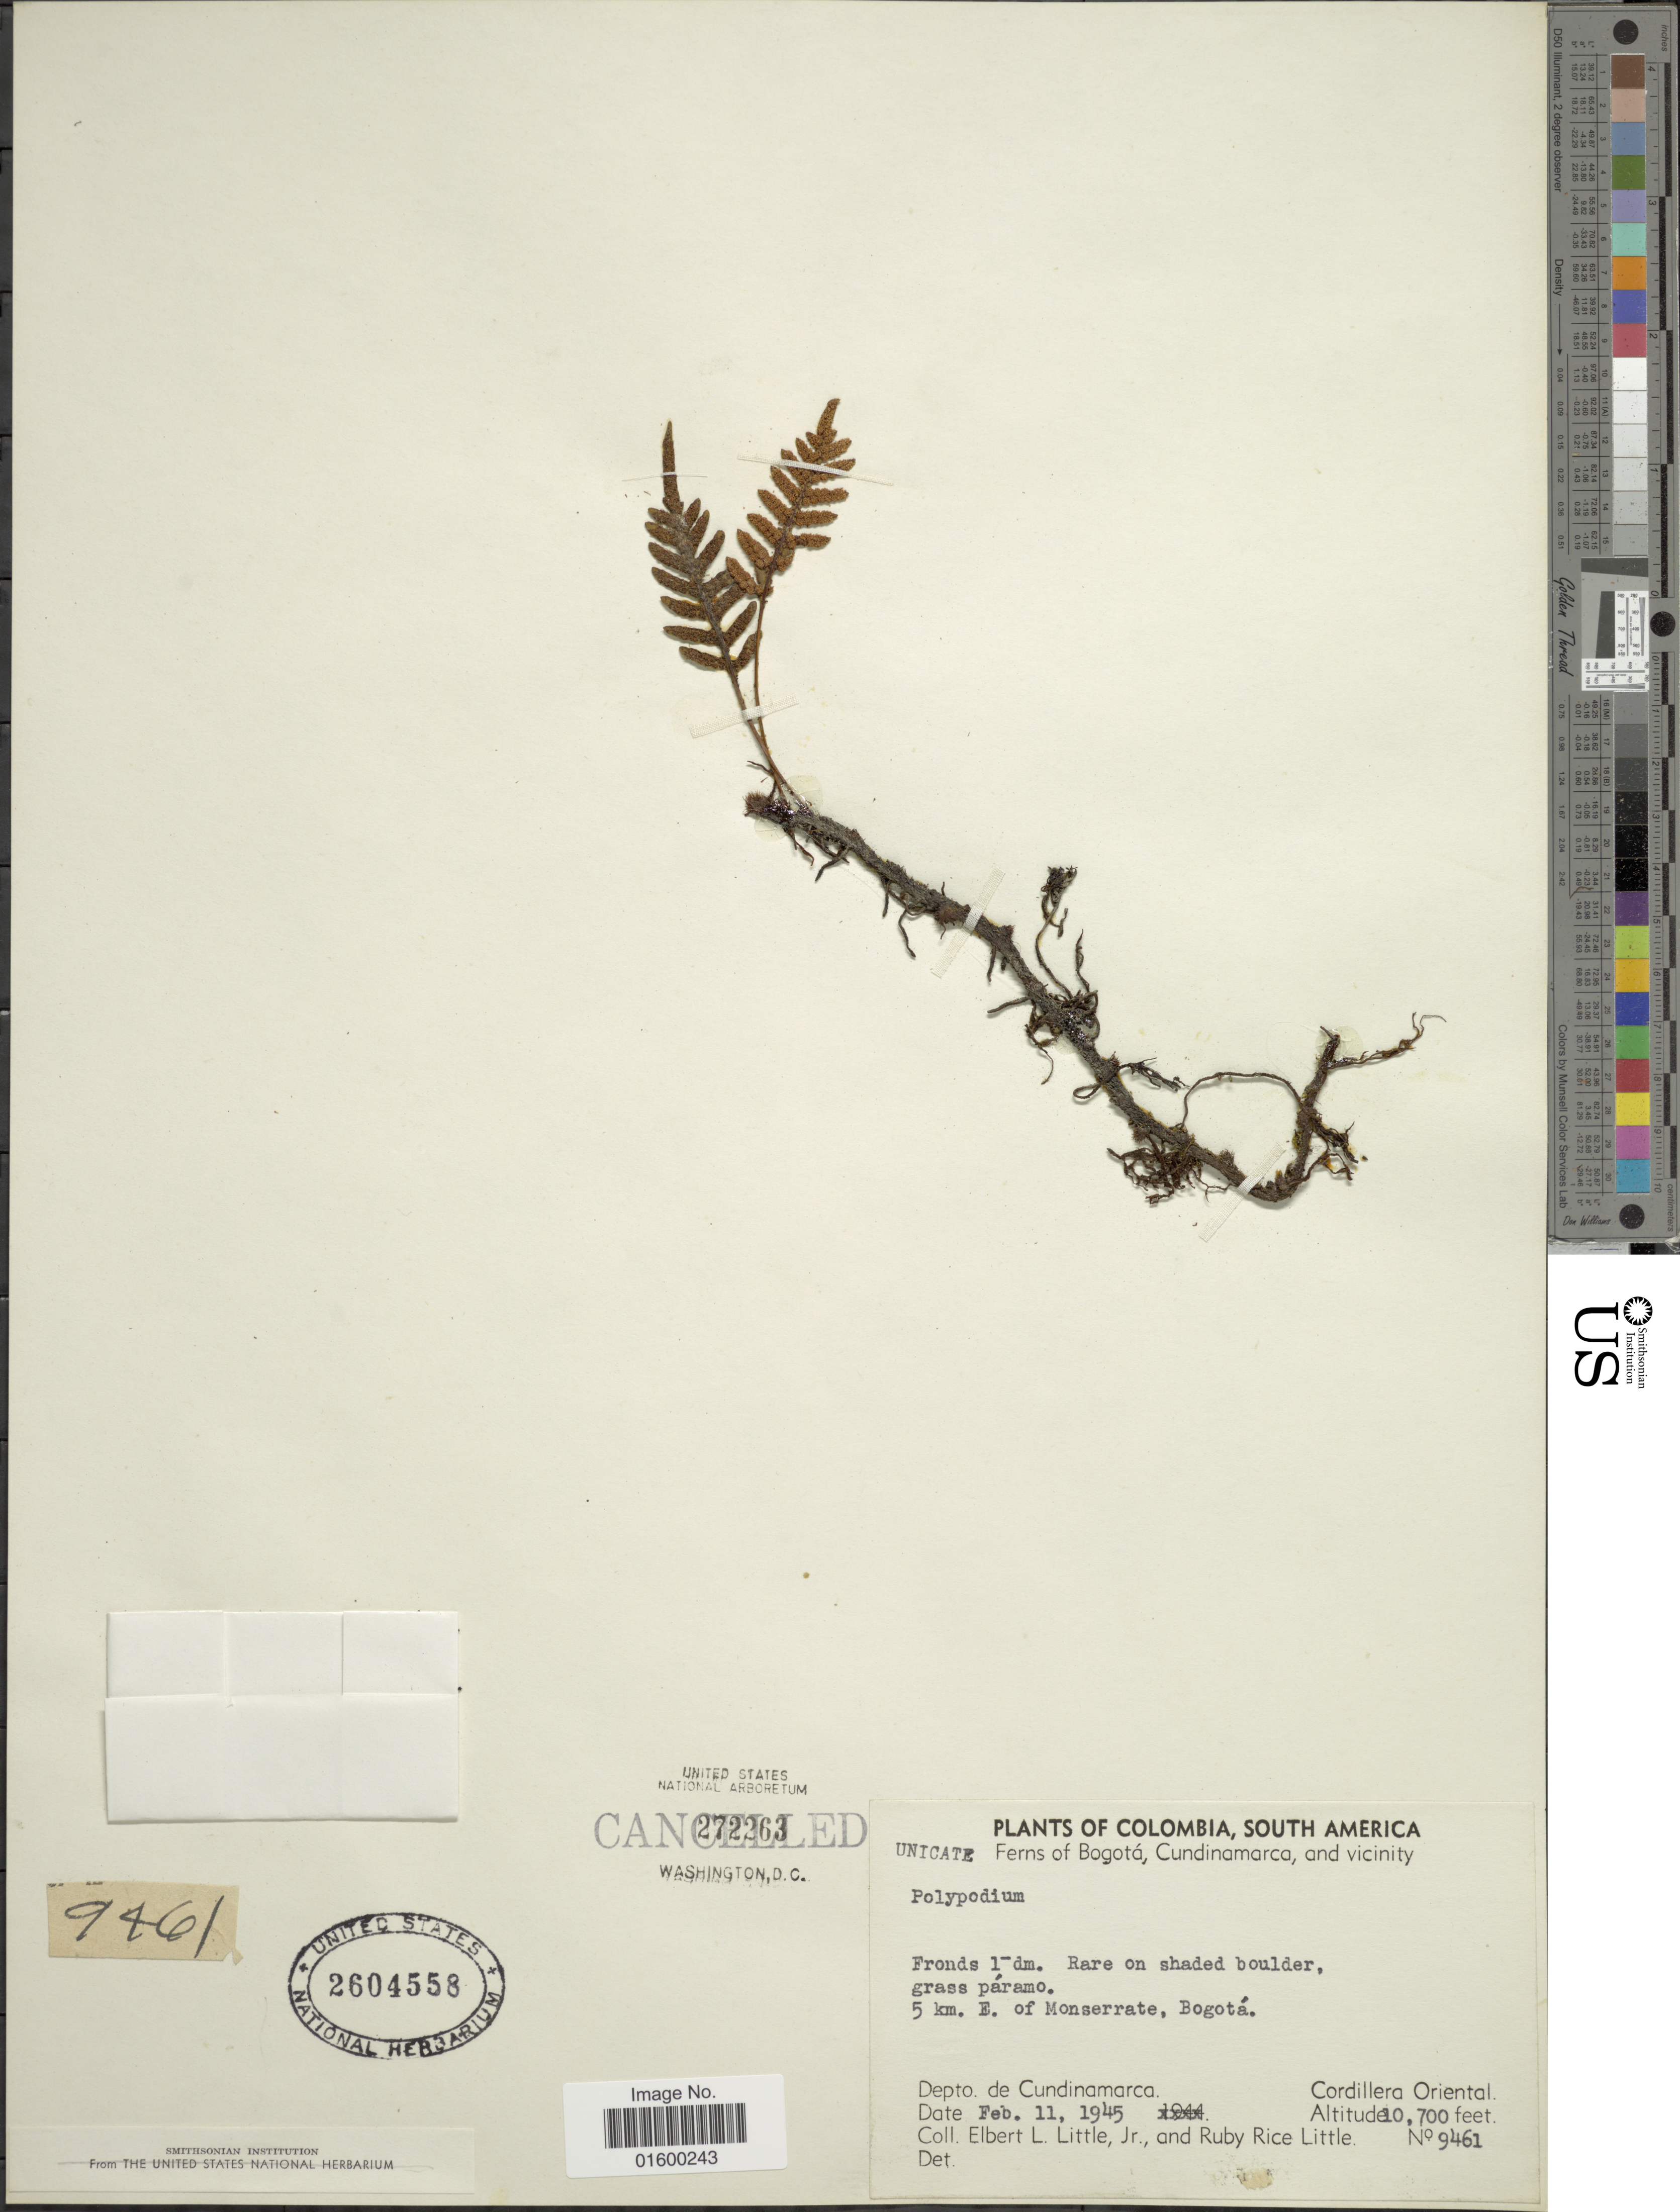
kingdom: Plantae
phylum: Tracheophyta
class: Polypodiopsida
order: Polypodiales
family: Polypodiaceae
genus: Pleopeltis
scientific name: Pleopeltis sp.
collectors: E. L. Little & R. R. Little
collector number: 9461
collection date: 1945-02-11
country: Colombia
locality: Colombia, South America, Bogota, Cundinamarca and vicinity, Depto. de Cundinamarca, Cordillera Oriental, 5 km E of Monserrate, Bogota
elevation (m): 213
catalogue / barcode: US 2604558